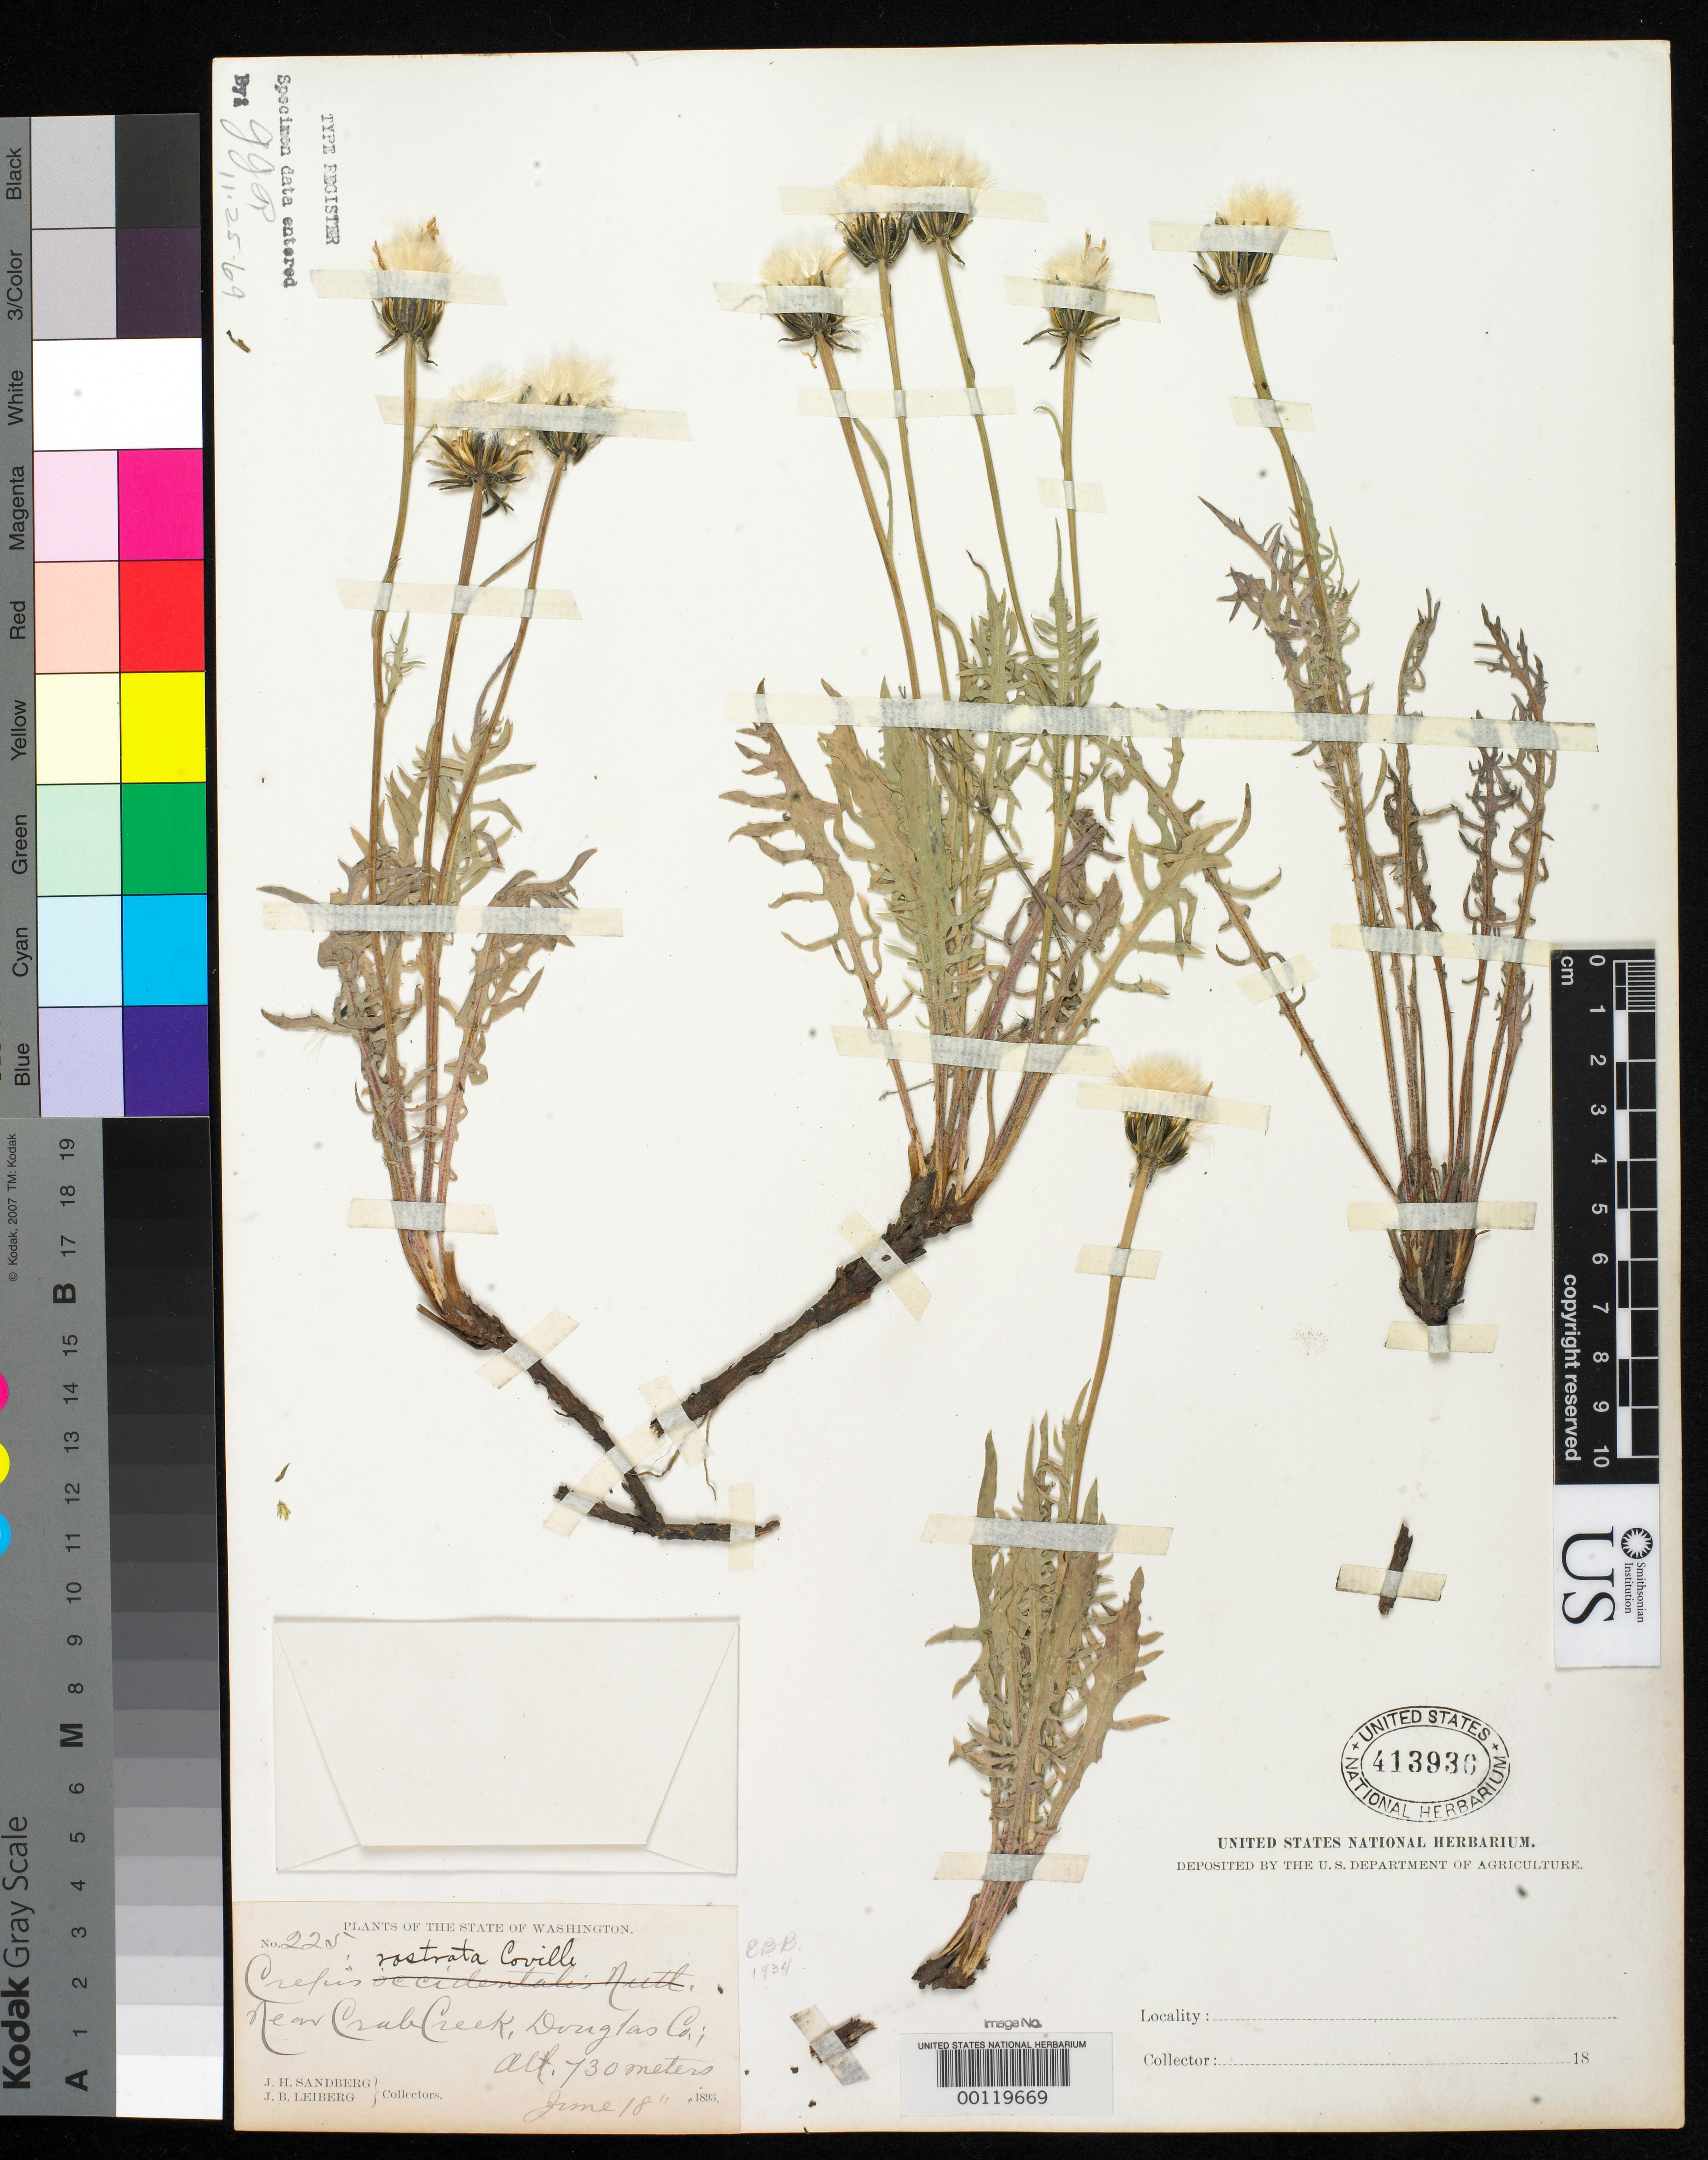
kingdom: Plantae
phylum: Tracheophyta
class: Magnoliopsida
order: Asterales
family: Asteraceae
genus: Crepis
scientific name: Crepis rostrata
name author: Coville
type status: Isotype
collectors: J. H. Sandberg & J. Leiberg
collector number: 225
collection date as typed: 18 Jun 1893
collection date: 1893-06-18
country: United States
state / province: Washington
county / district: Douglas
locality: Near Crab Creek.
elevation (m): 730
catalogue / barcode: US 413936